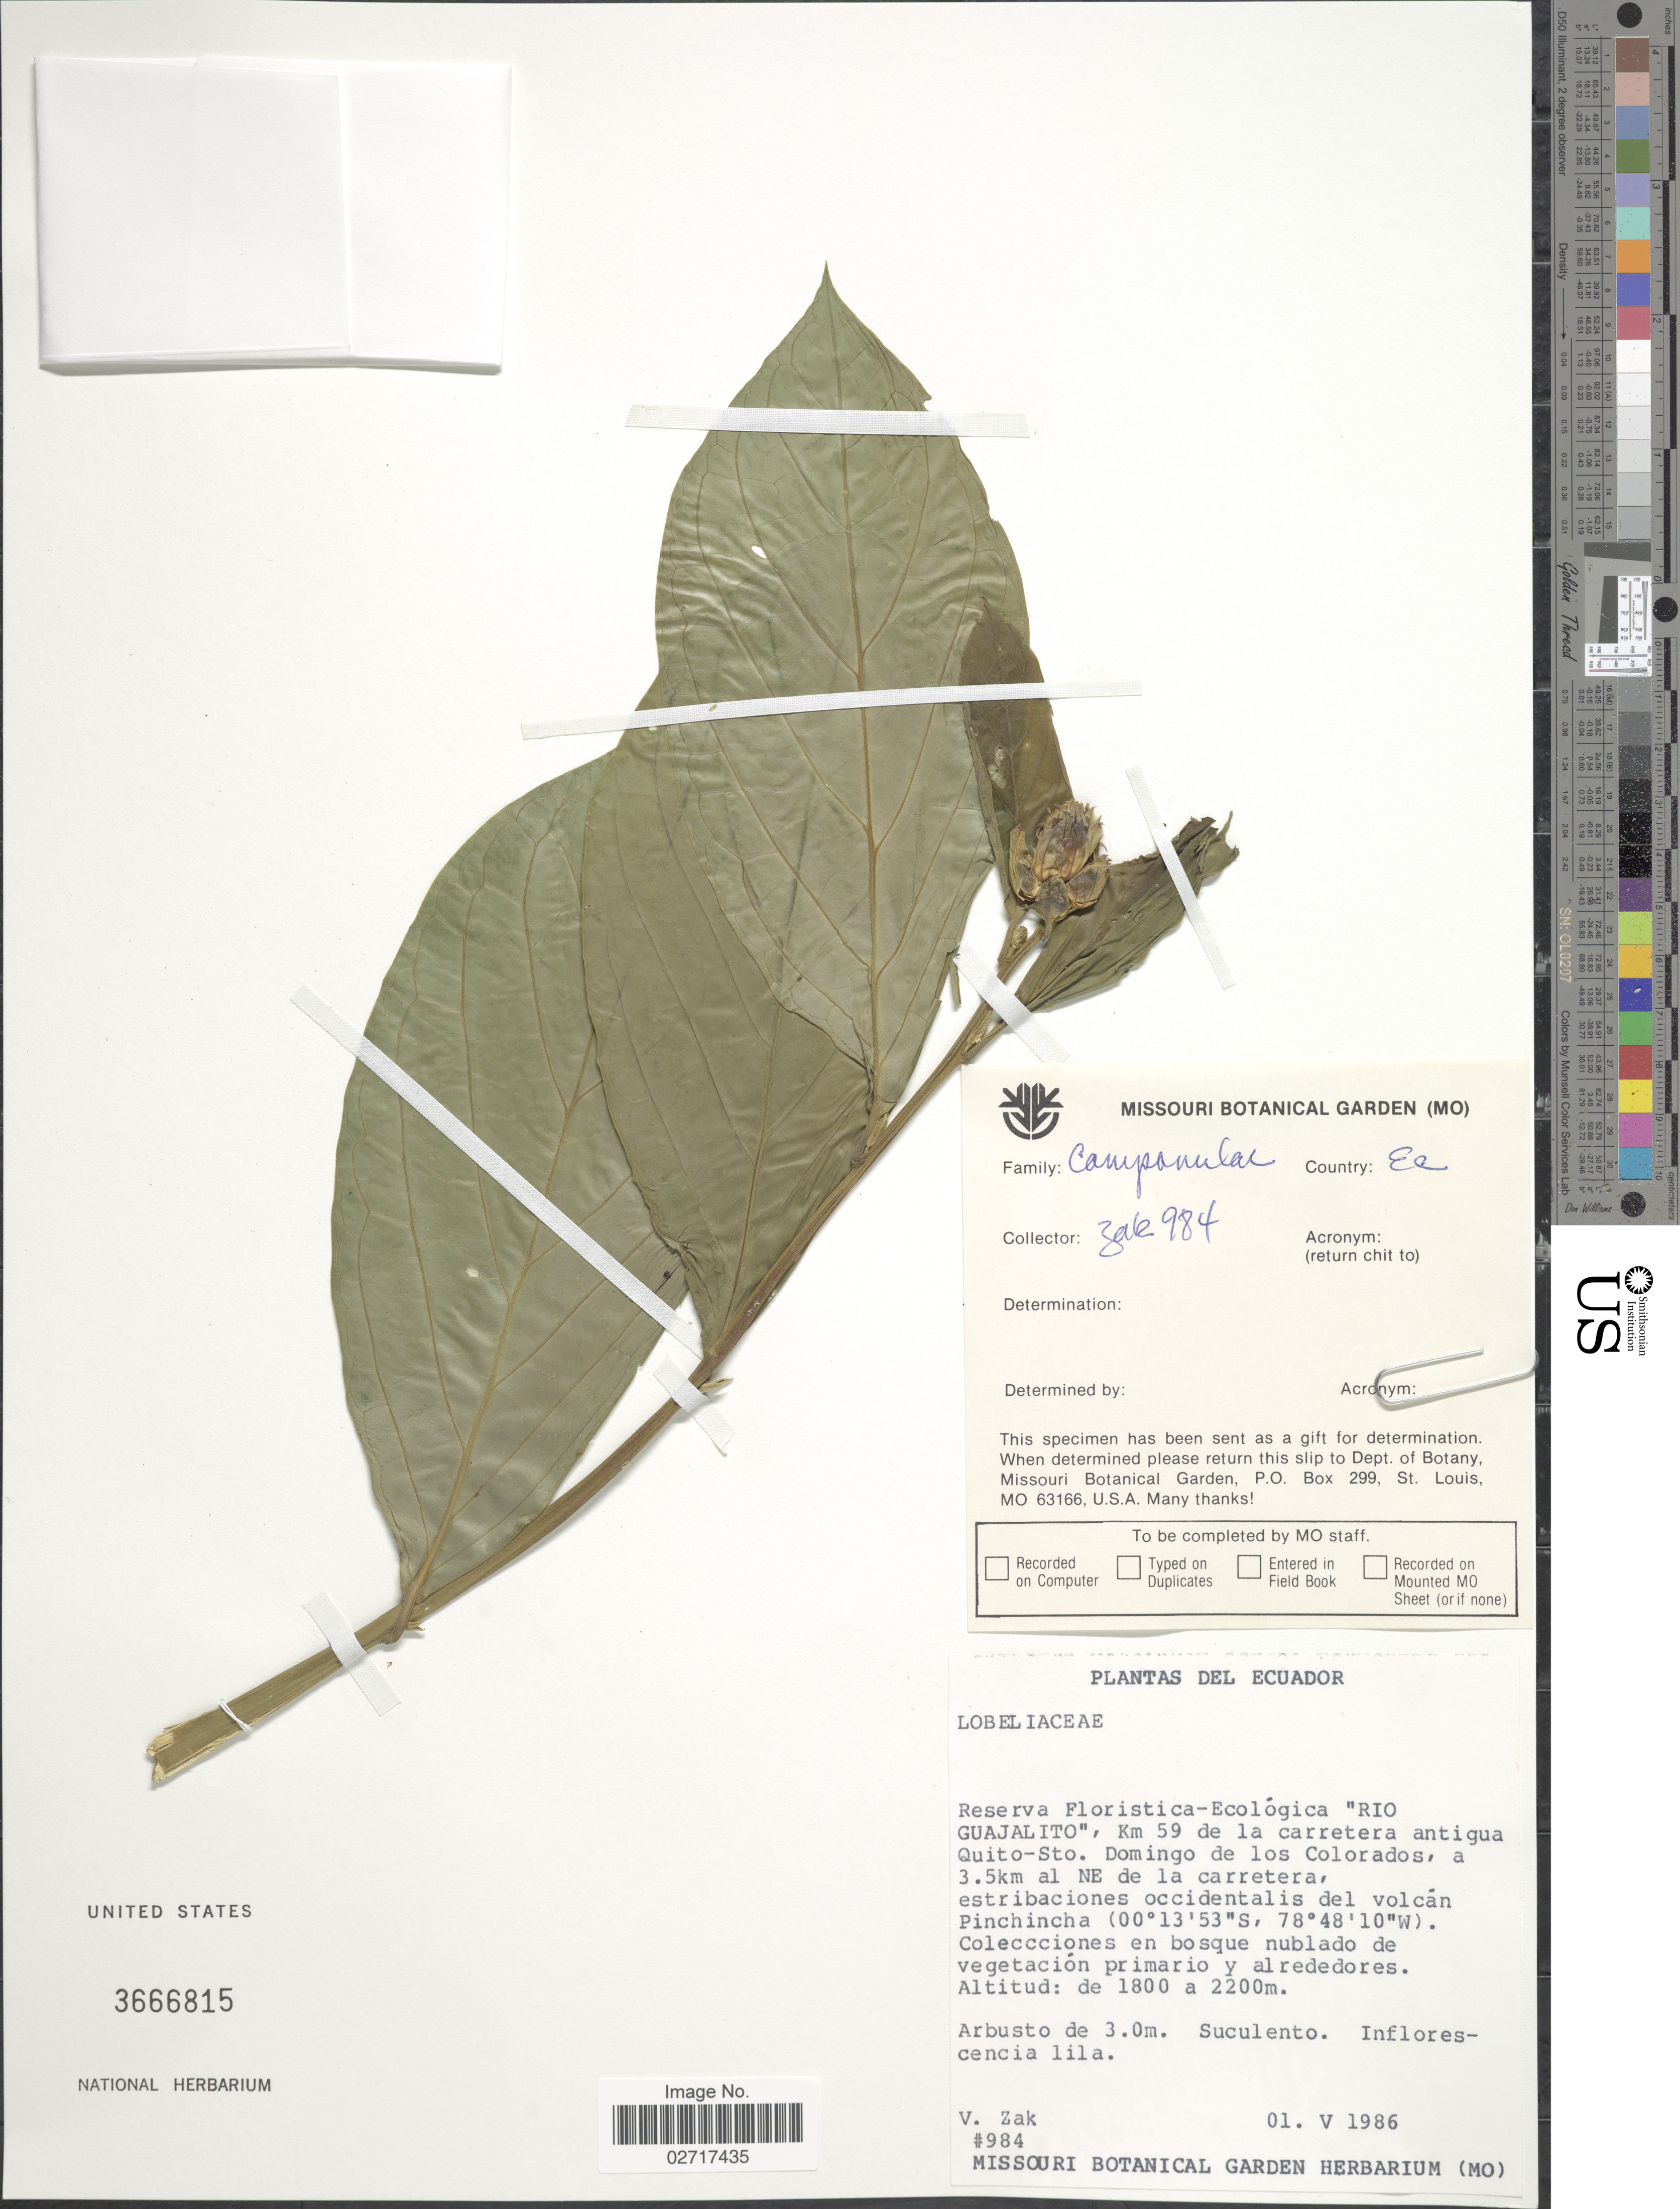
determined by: Lagomarsino, L. P.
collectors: V. Zak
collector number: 984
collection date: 1986-05-01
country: Ecuador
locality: Reserva Floristica-Ecológica "Rio Guajalito", Km 59 de la carretera antigua Quito-Sto. Domingo de los Colorados, a 3.5km al NE de la carretera, estribaciones occidentalis del volcán Pinchincha.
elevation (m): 1800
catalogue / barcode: US 3666815